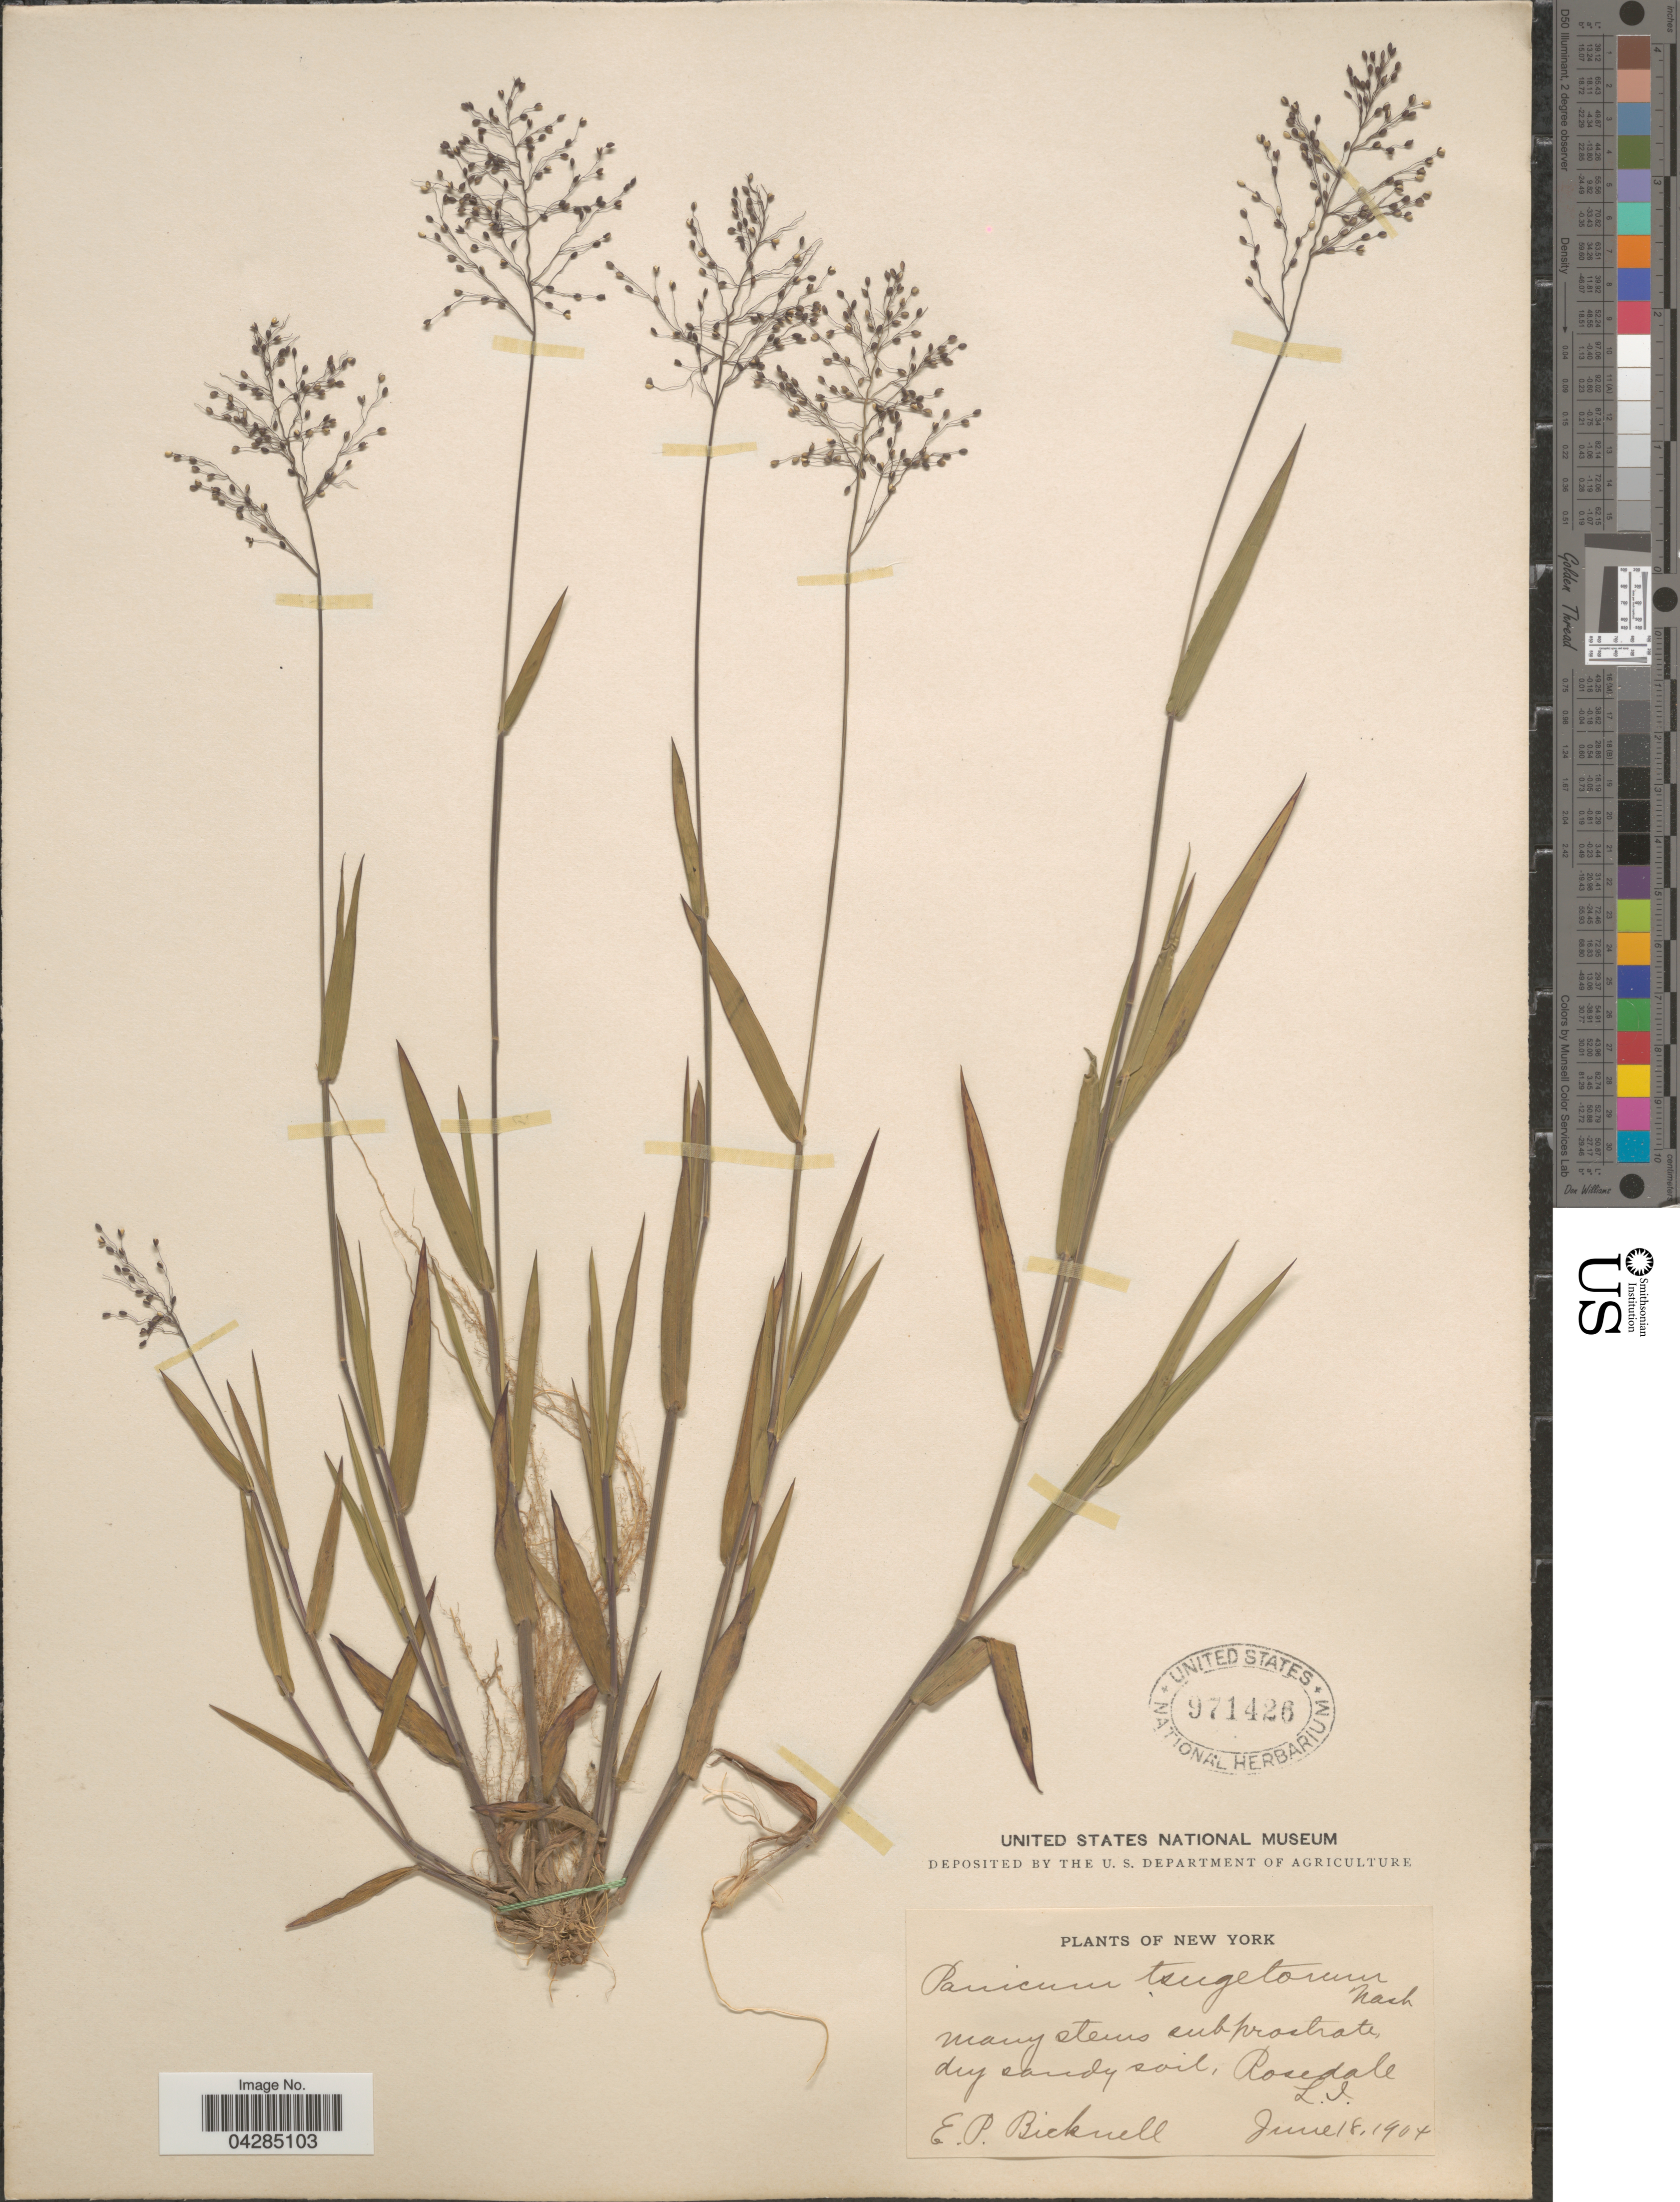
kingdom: Plantae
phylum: Tracheophyta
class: Liliopsida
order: Poales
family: Poaceae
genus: Dichanthelium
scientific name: Dichanthelium portoricense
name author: (Desv. ex Ham.) B.F. Hansen & Wunderlin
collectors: E. P. Bicknell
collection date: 1904-06-18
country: United States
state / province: New York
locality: Rosedale L. I.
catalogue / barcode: US 971426